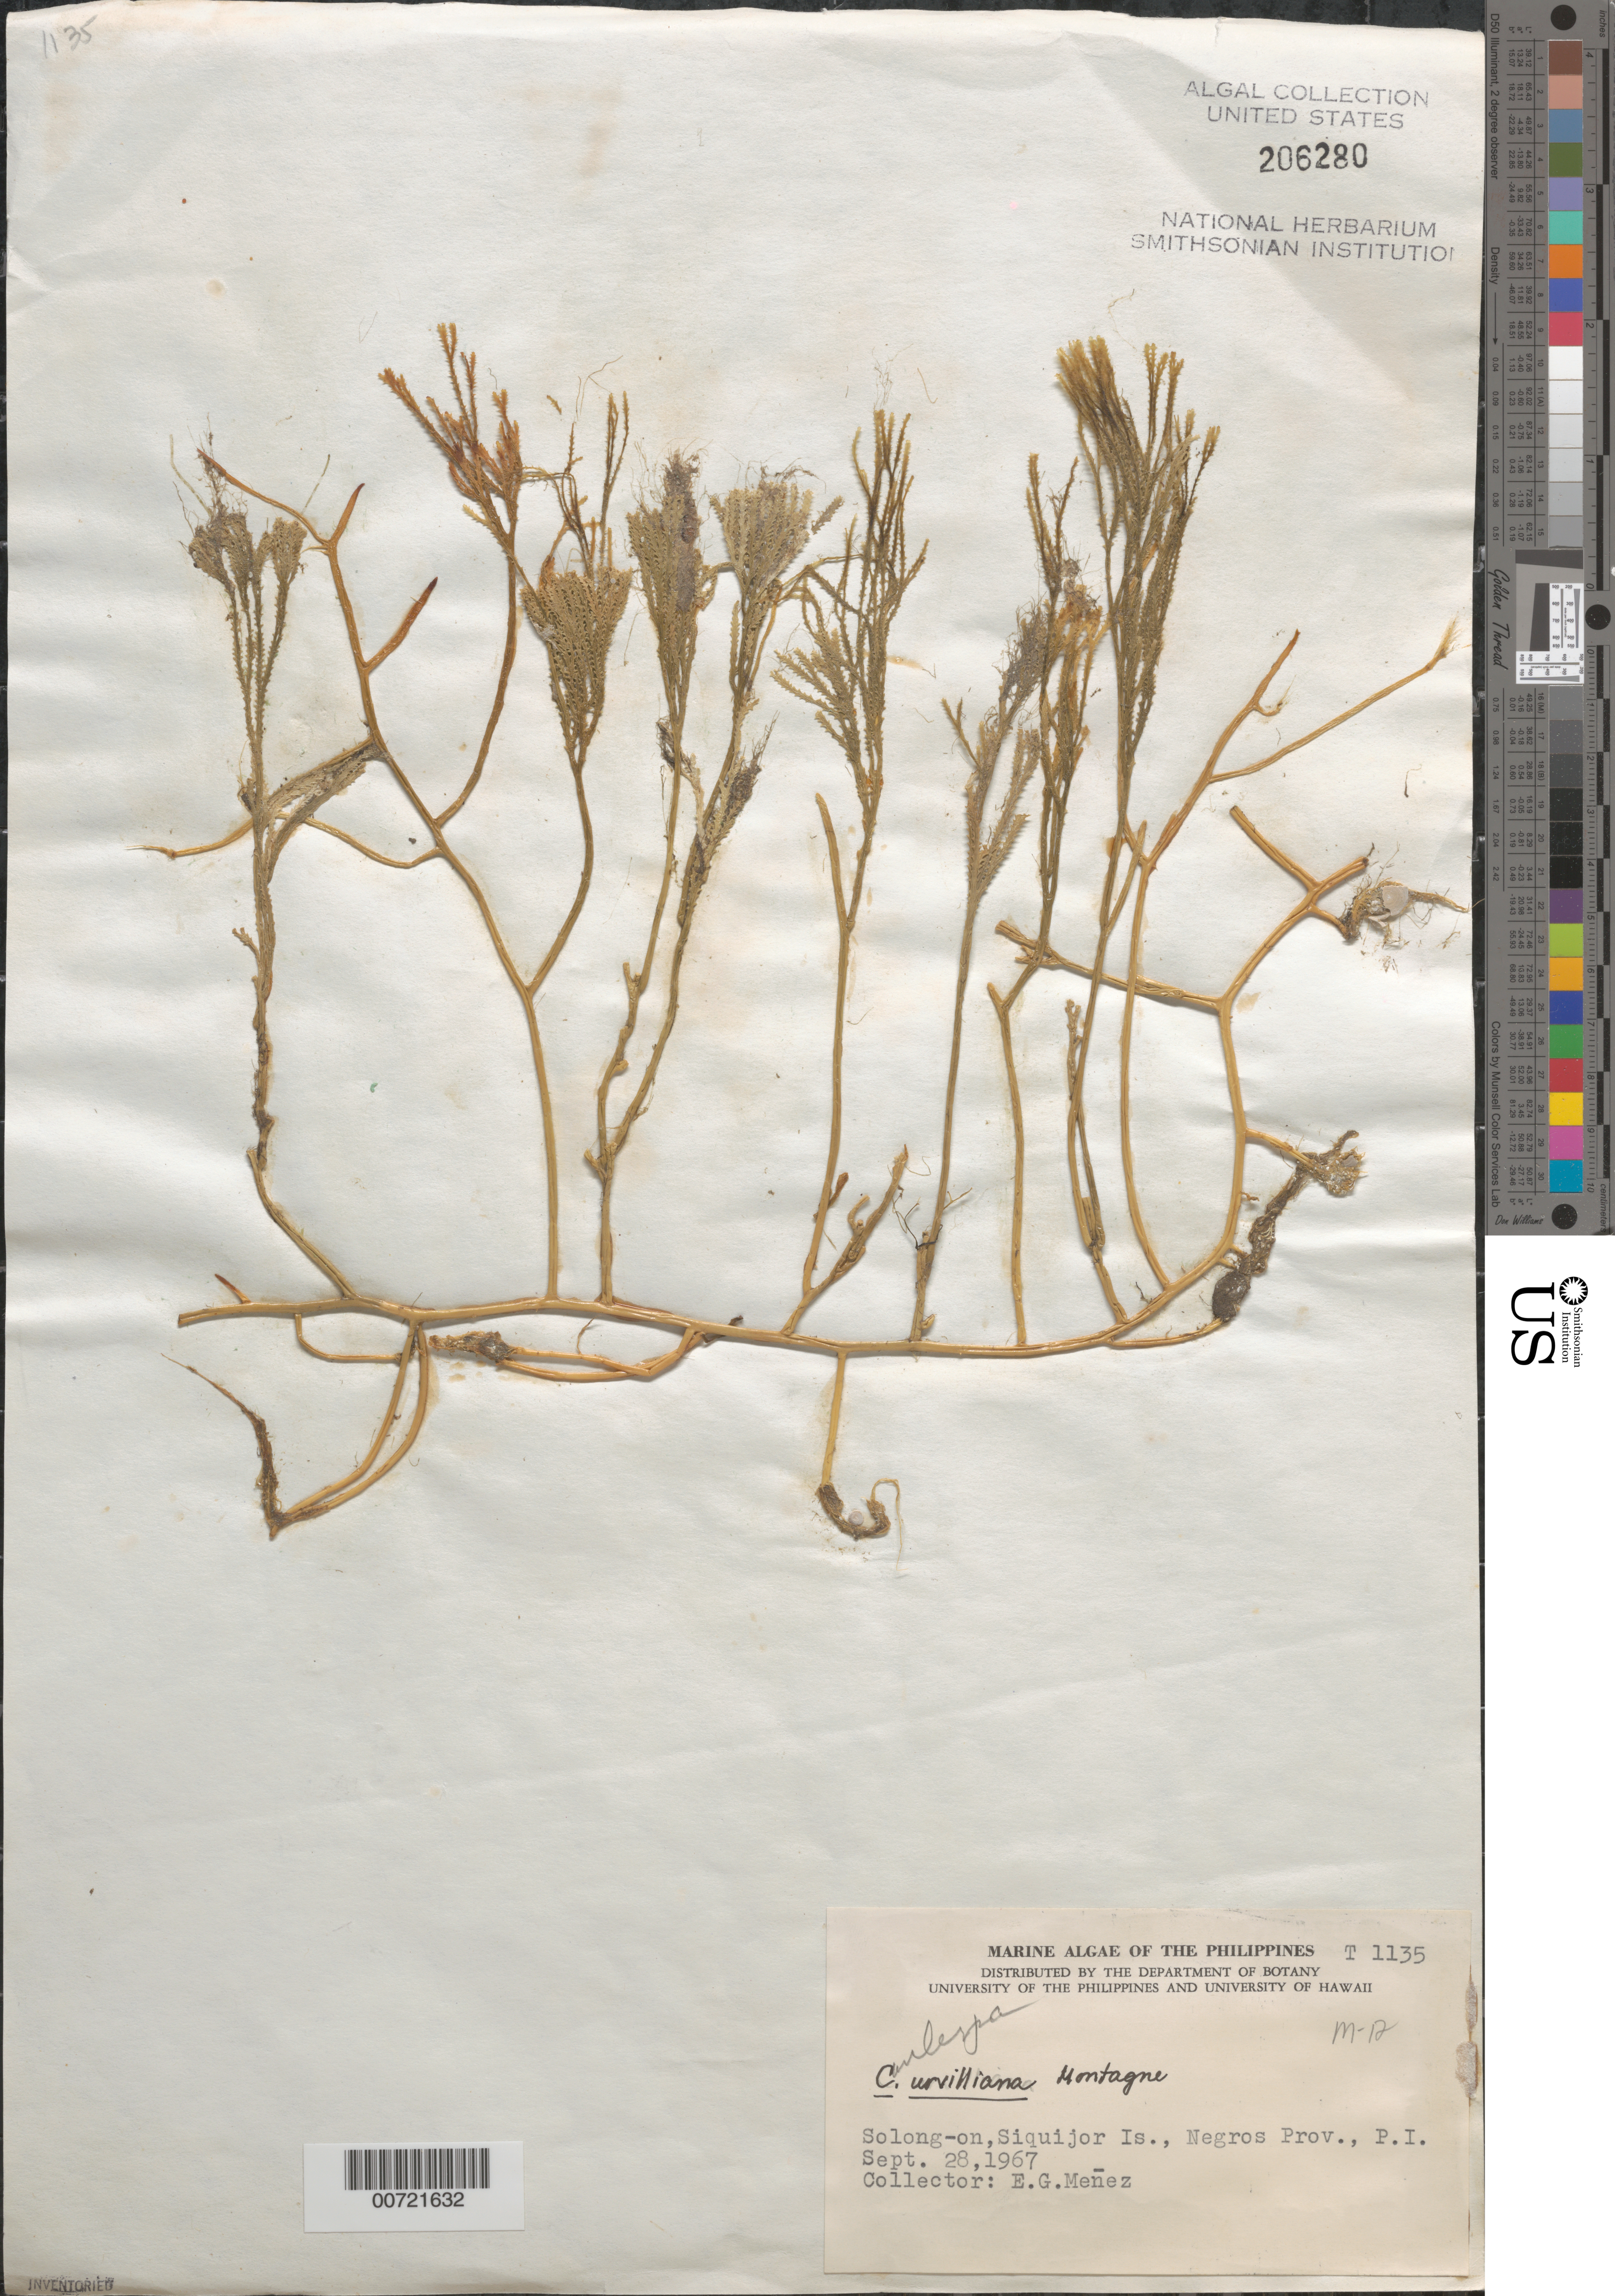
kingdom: Plantae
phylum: Chlorophyta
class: Ulvophyceae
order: Bryopsidales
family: Caulerpaceae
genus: Caulerpa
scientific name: Caulerpa urvilleana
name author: Mont.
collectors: Meñez et al.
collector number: T1135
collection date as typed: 28 Sep 1967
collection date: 1967-09-28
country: Philippines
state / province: Central Visayas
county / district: Siquijor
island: Siquijor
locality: Solong-on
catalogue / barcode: US 206280